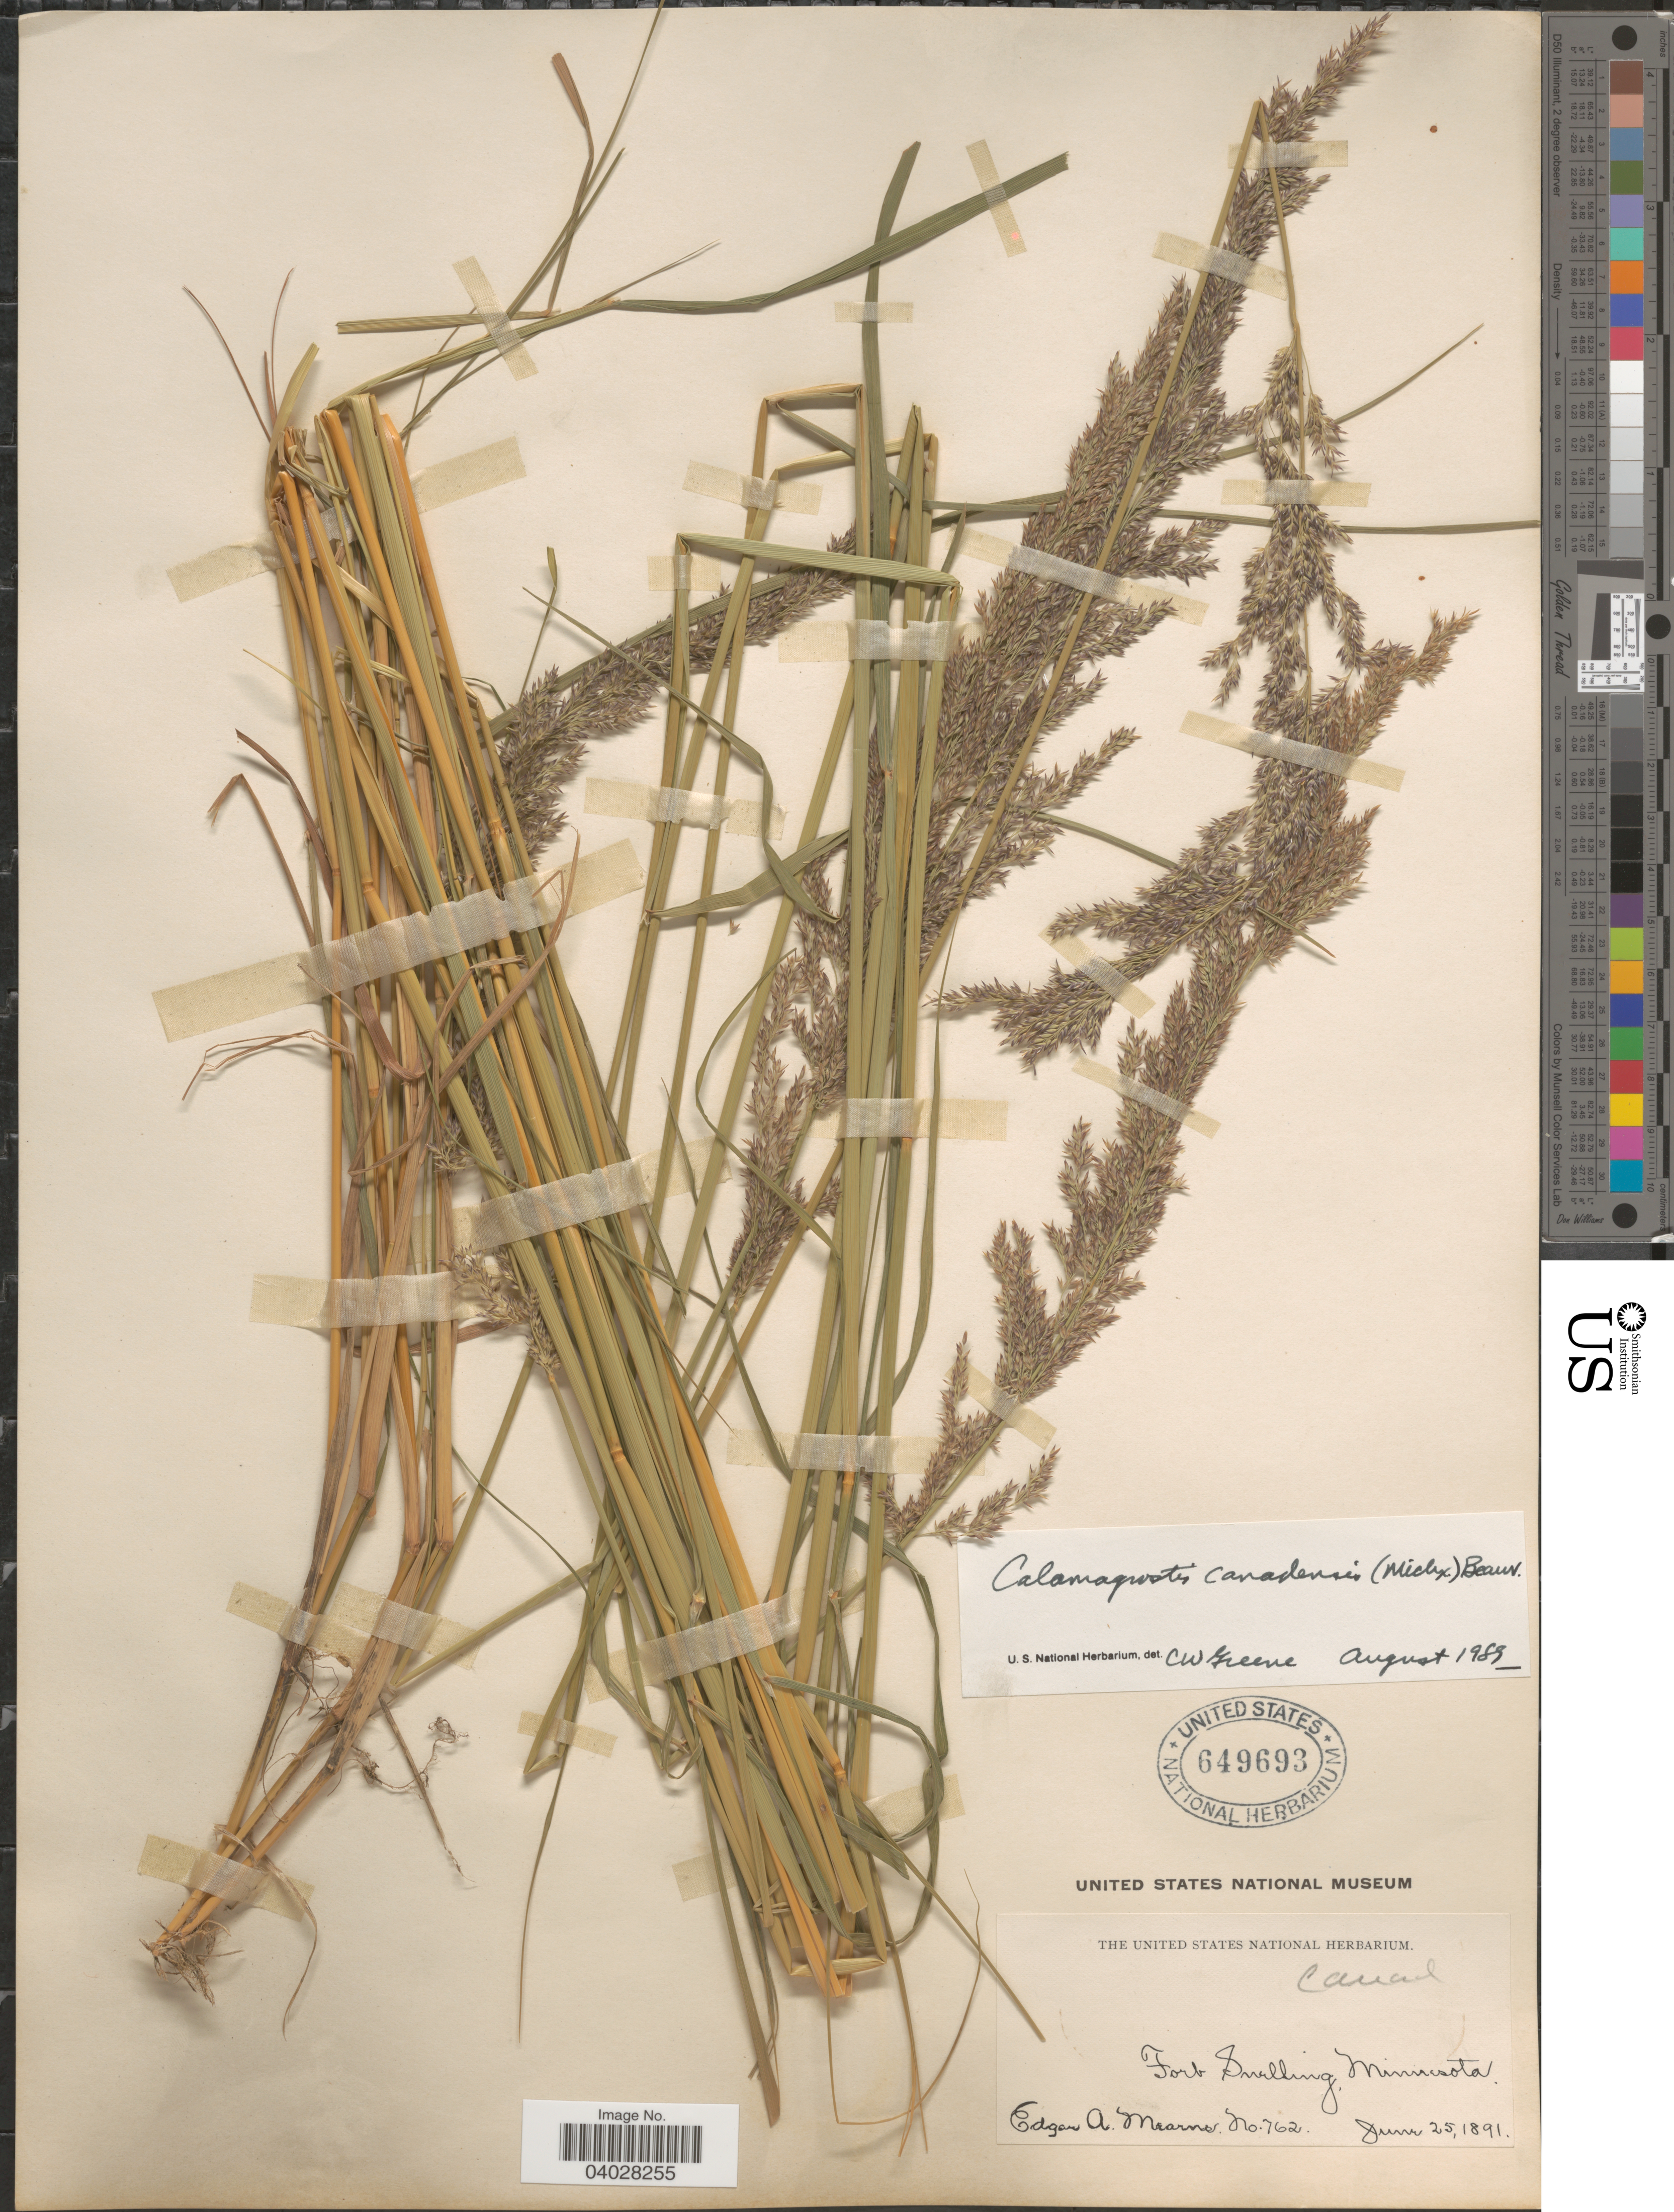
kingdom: Plantae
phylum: Tracheophyta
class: Liliopsida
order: Poales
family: Poaceae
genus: Calamagrostis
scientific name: Calamagrostis canadensis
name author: (Michx.) P. Beauv.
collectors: E. A. Mearns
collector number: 762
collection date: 1891-06-25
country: United States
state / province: Minnesota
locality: Fort Snelling.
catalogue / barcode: US 649693